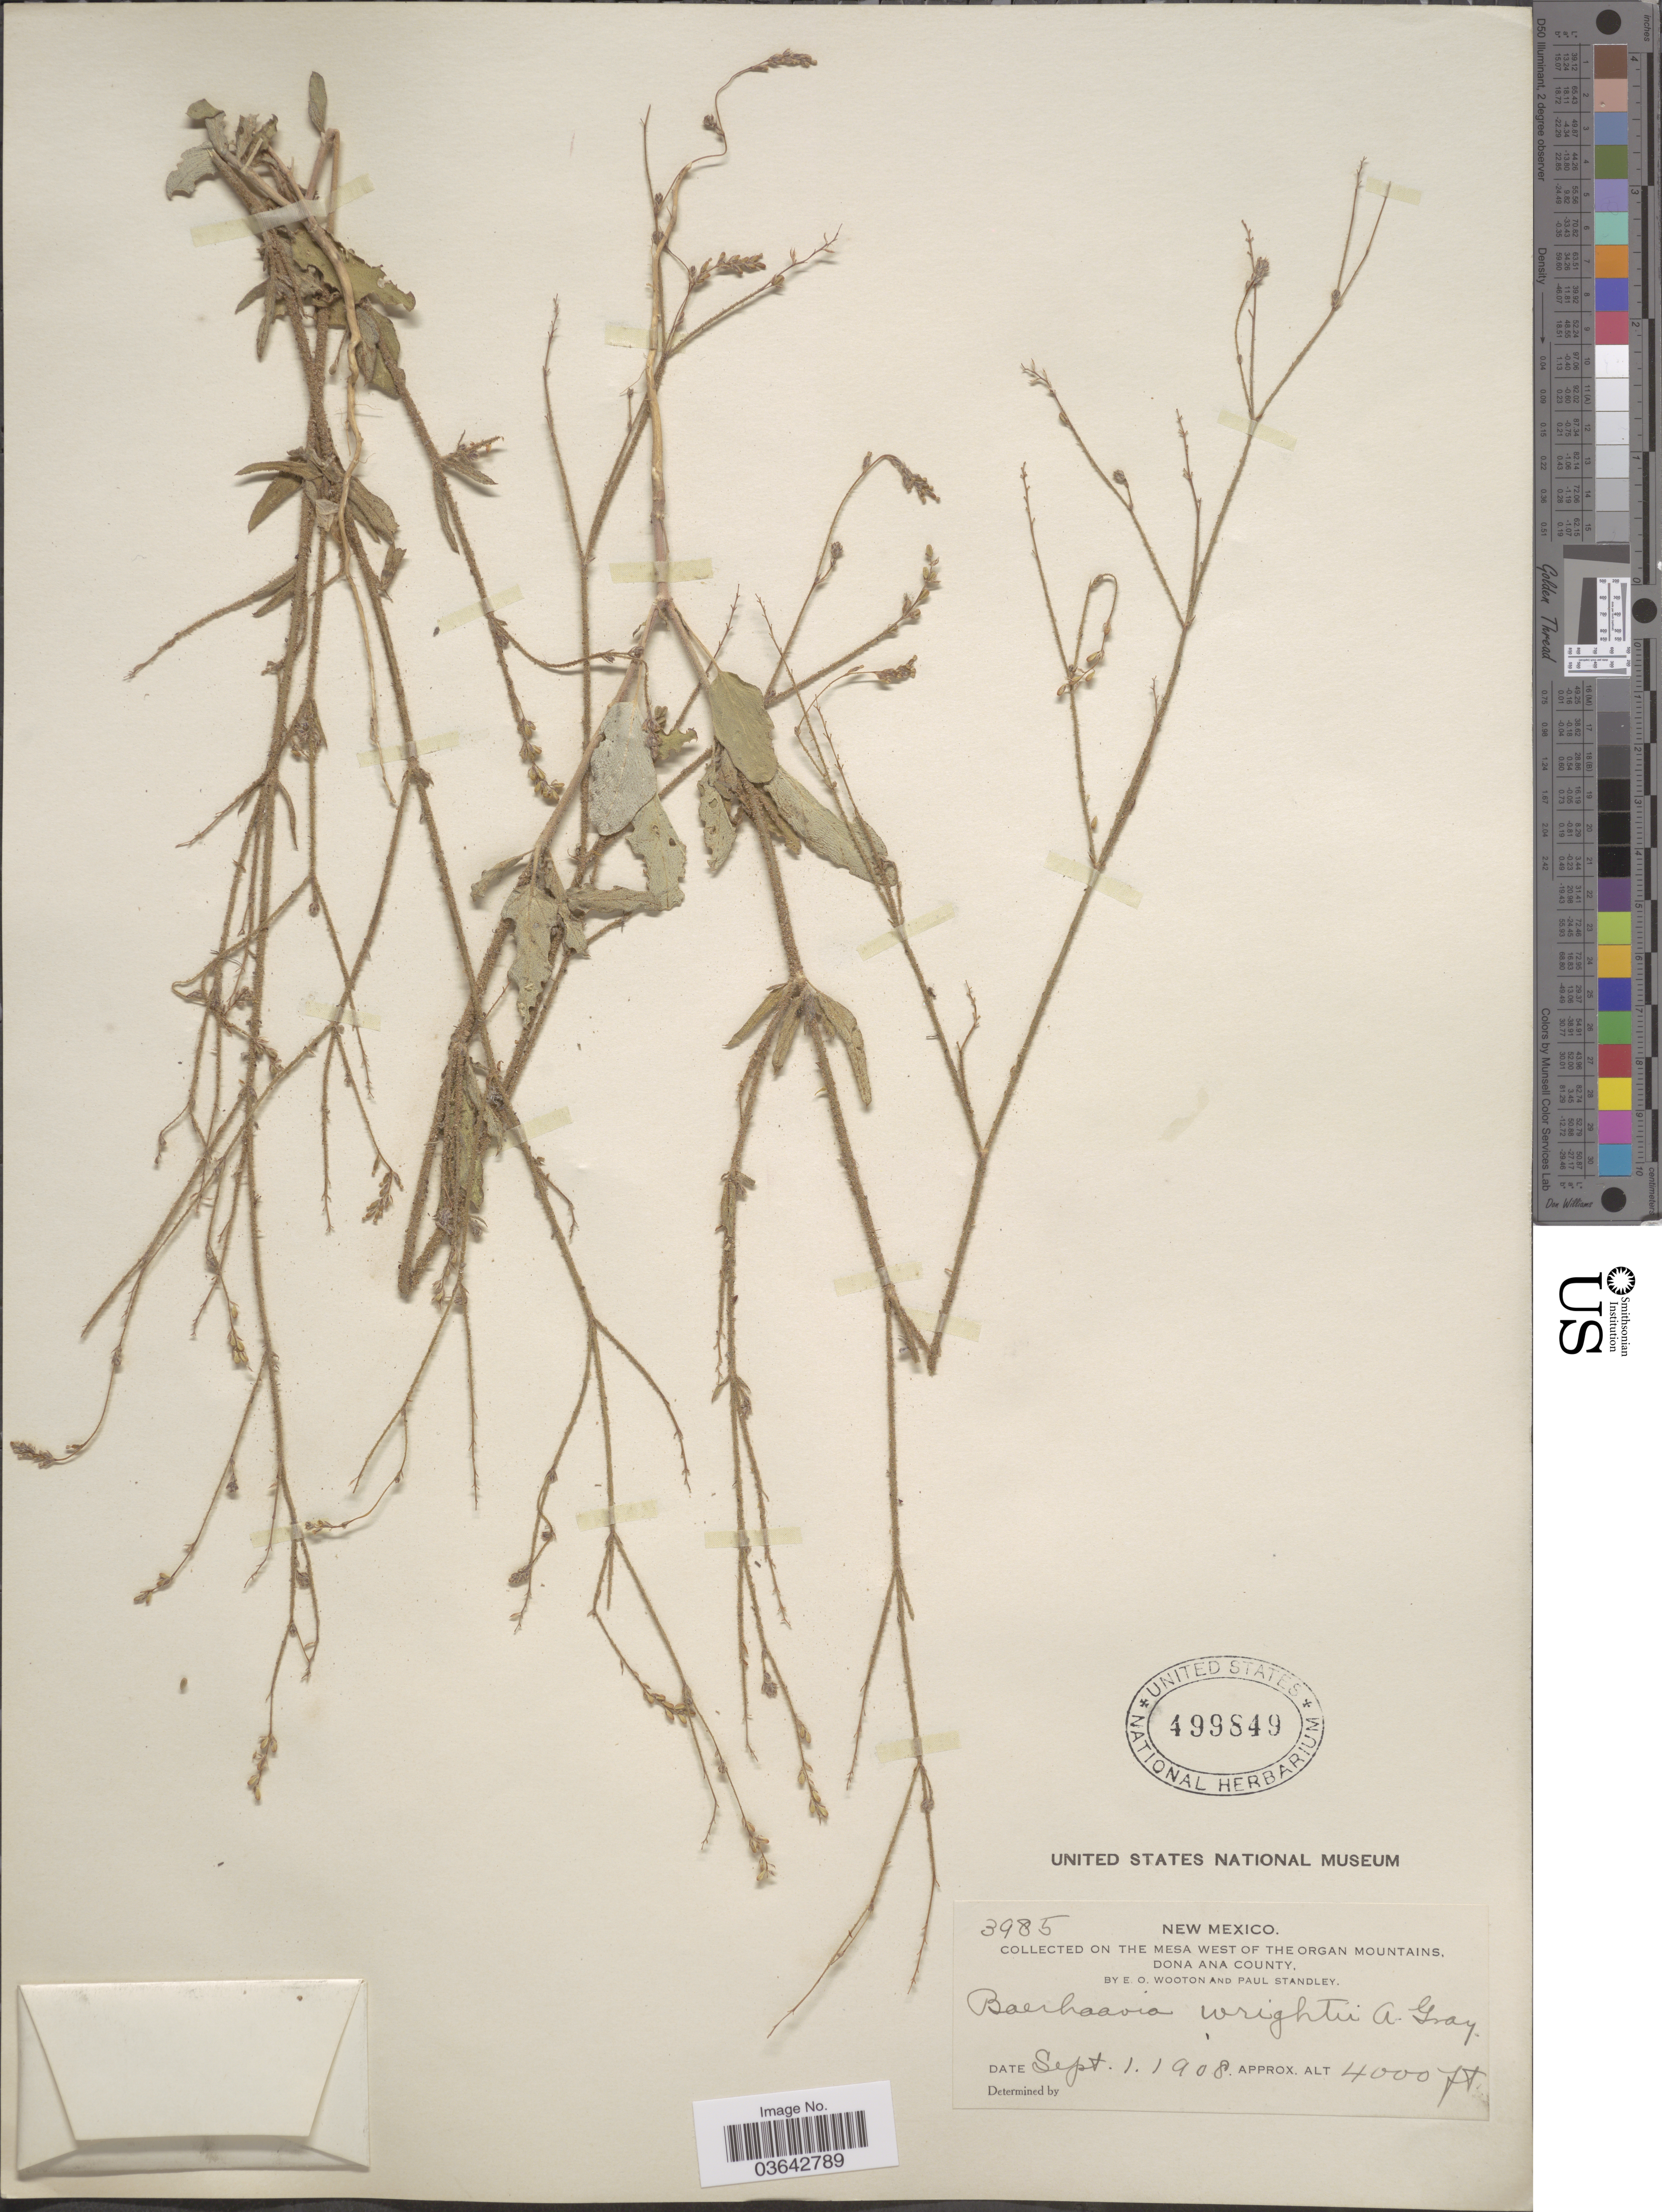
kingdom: Plantae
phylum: Tracheophyta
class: Magnoliopsida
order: Caryophyllales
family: Nyctaginaceae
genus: Boerhavia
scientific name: Boerhavia wrightii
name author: A. Gray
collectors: E. O. Wooton & P. C. Standley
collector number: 3985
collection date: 1908-09-01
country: United States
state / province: New Mexico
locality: The Mesa West of The Organ Mountains, Dona Ana County.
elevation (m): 1219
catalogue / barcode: US 499849